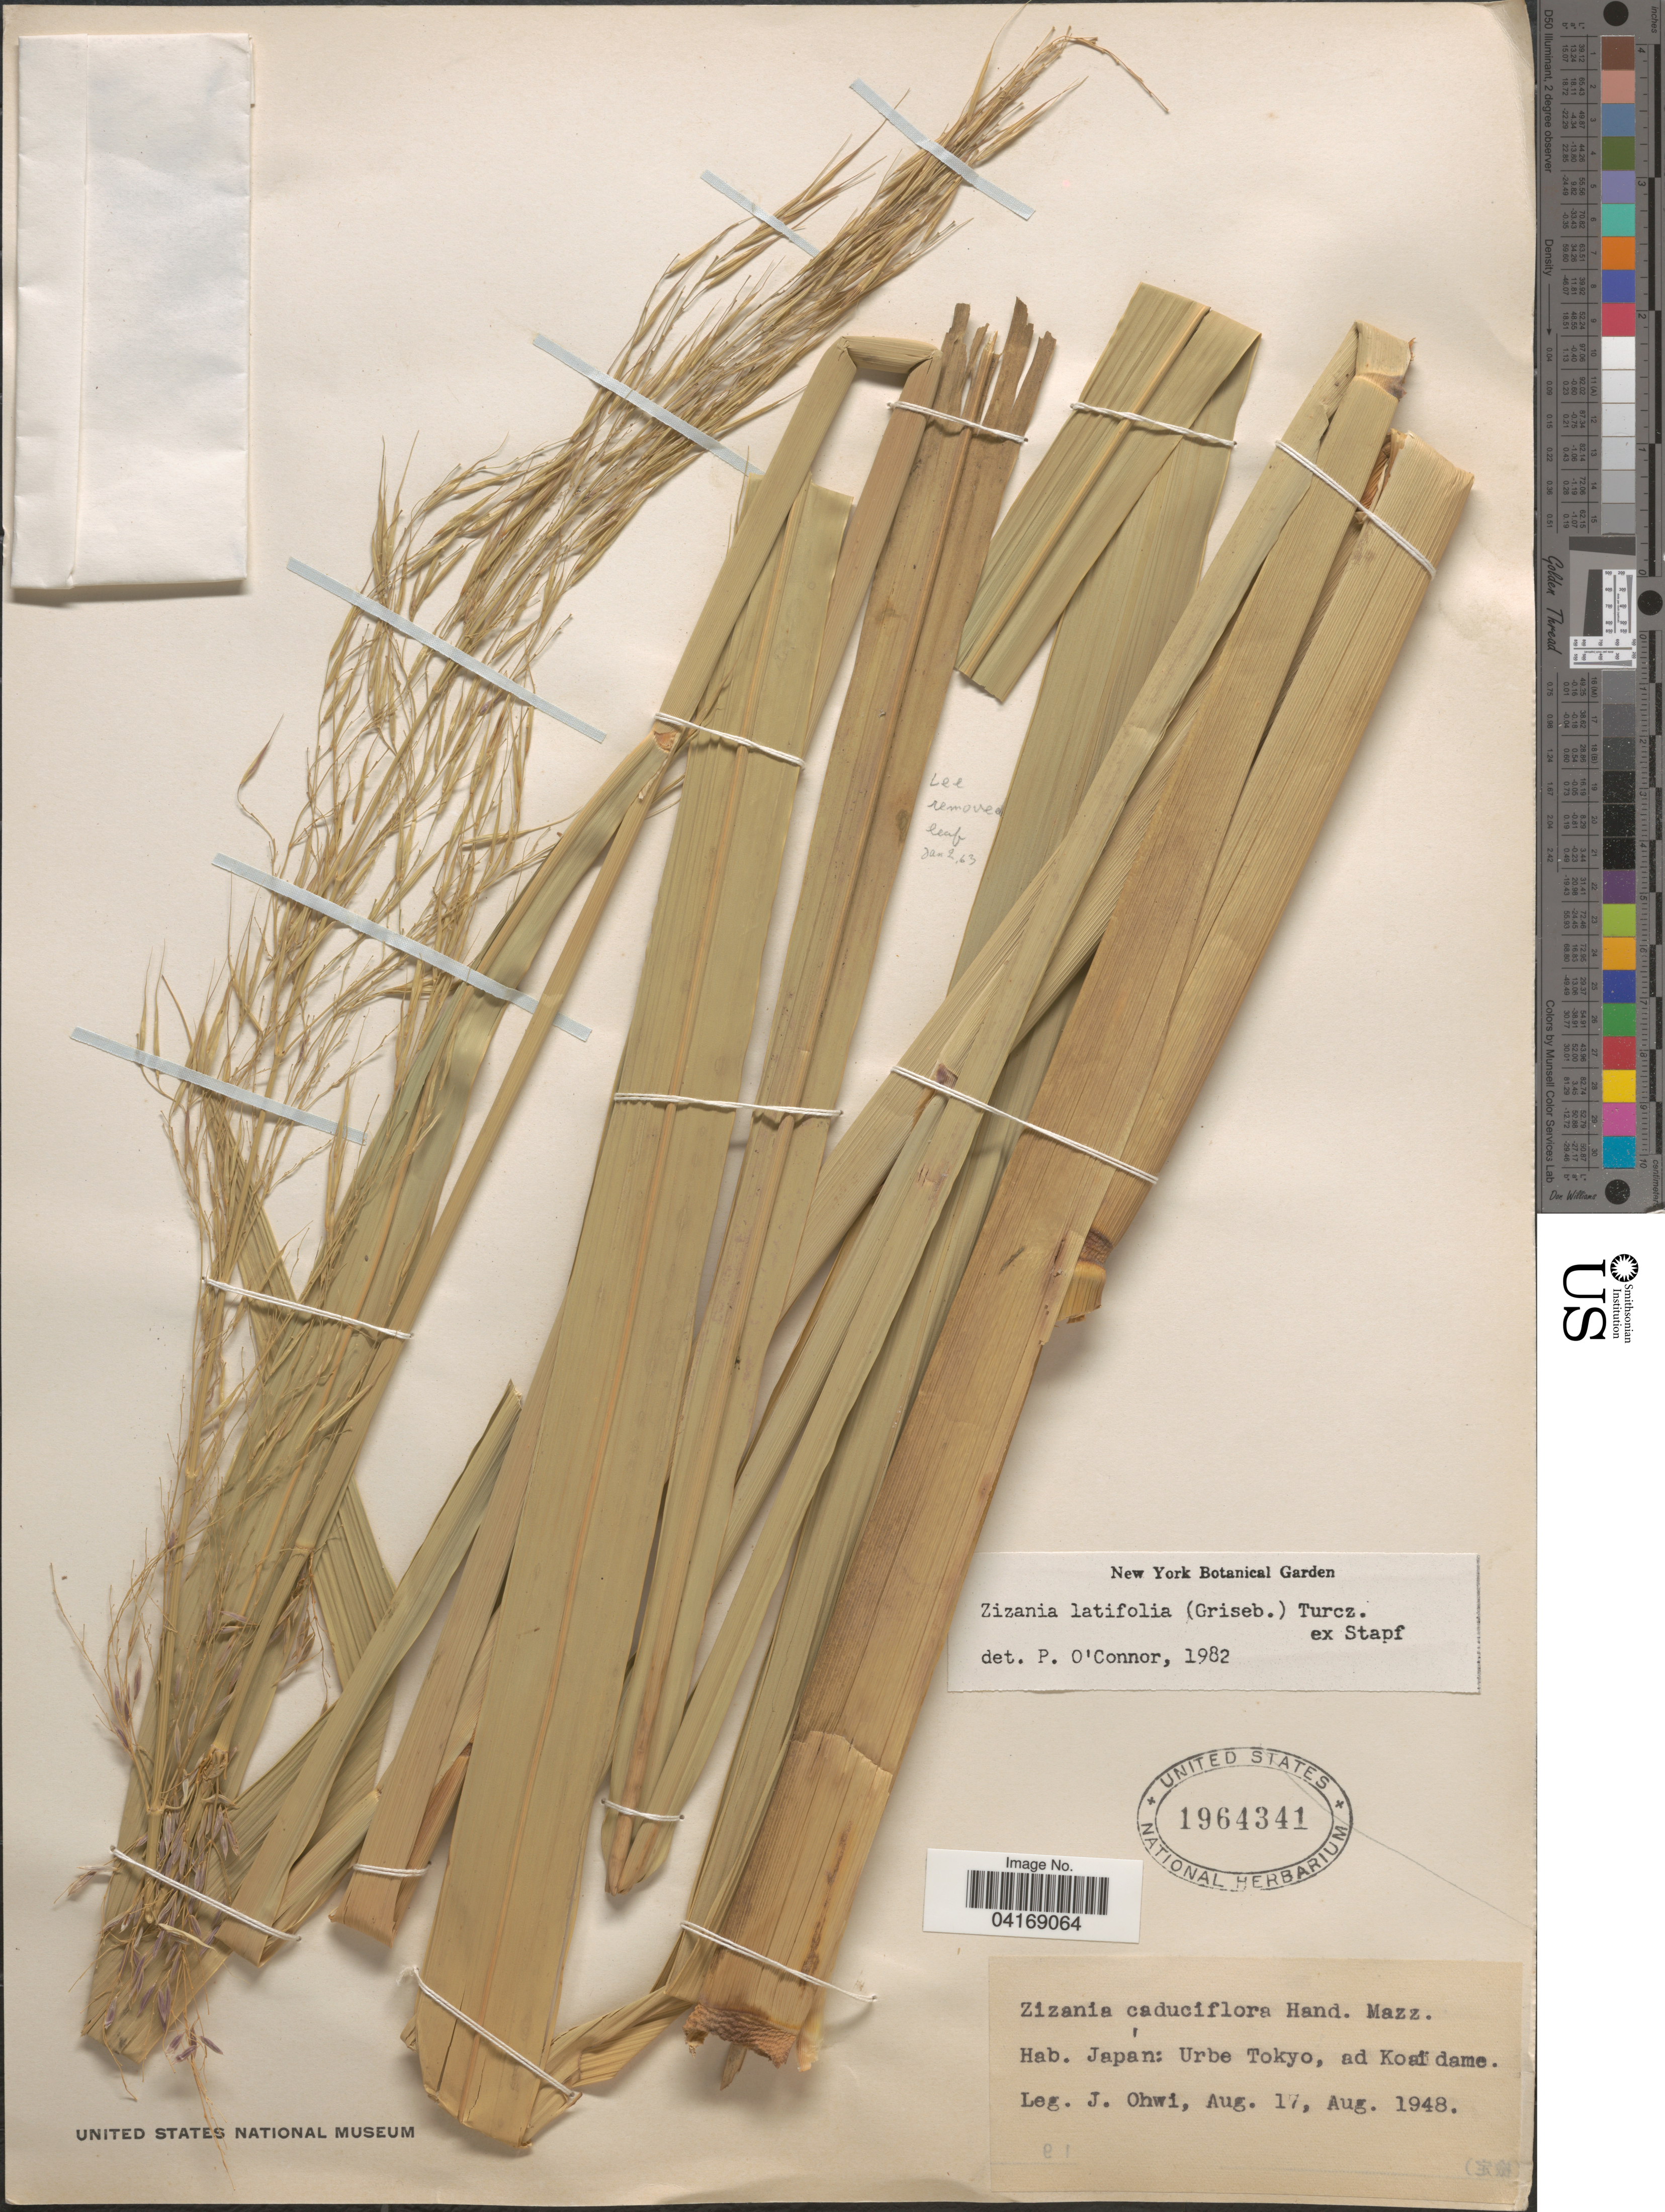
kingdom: Plantae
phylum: Tracheophyta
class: Liliopsida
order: Poales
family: Poaceae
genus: Zizania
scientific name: Zizania latifolia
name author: (Griseb.) Stapf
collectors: J. Ohwi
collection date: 1948-08-17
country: Japan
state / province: Tokyo, Federal City of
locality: Urbe Tokyo, ad Koai dame.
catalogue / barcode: US 1964341